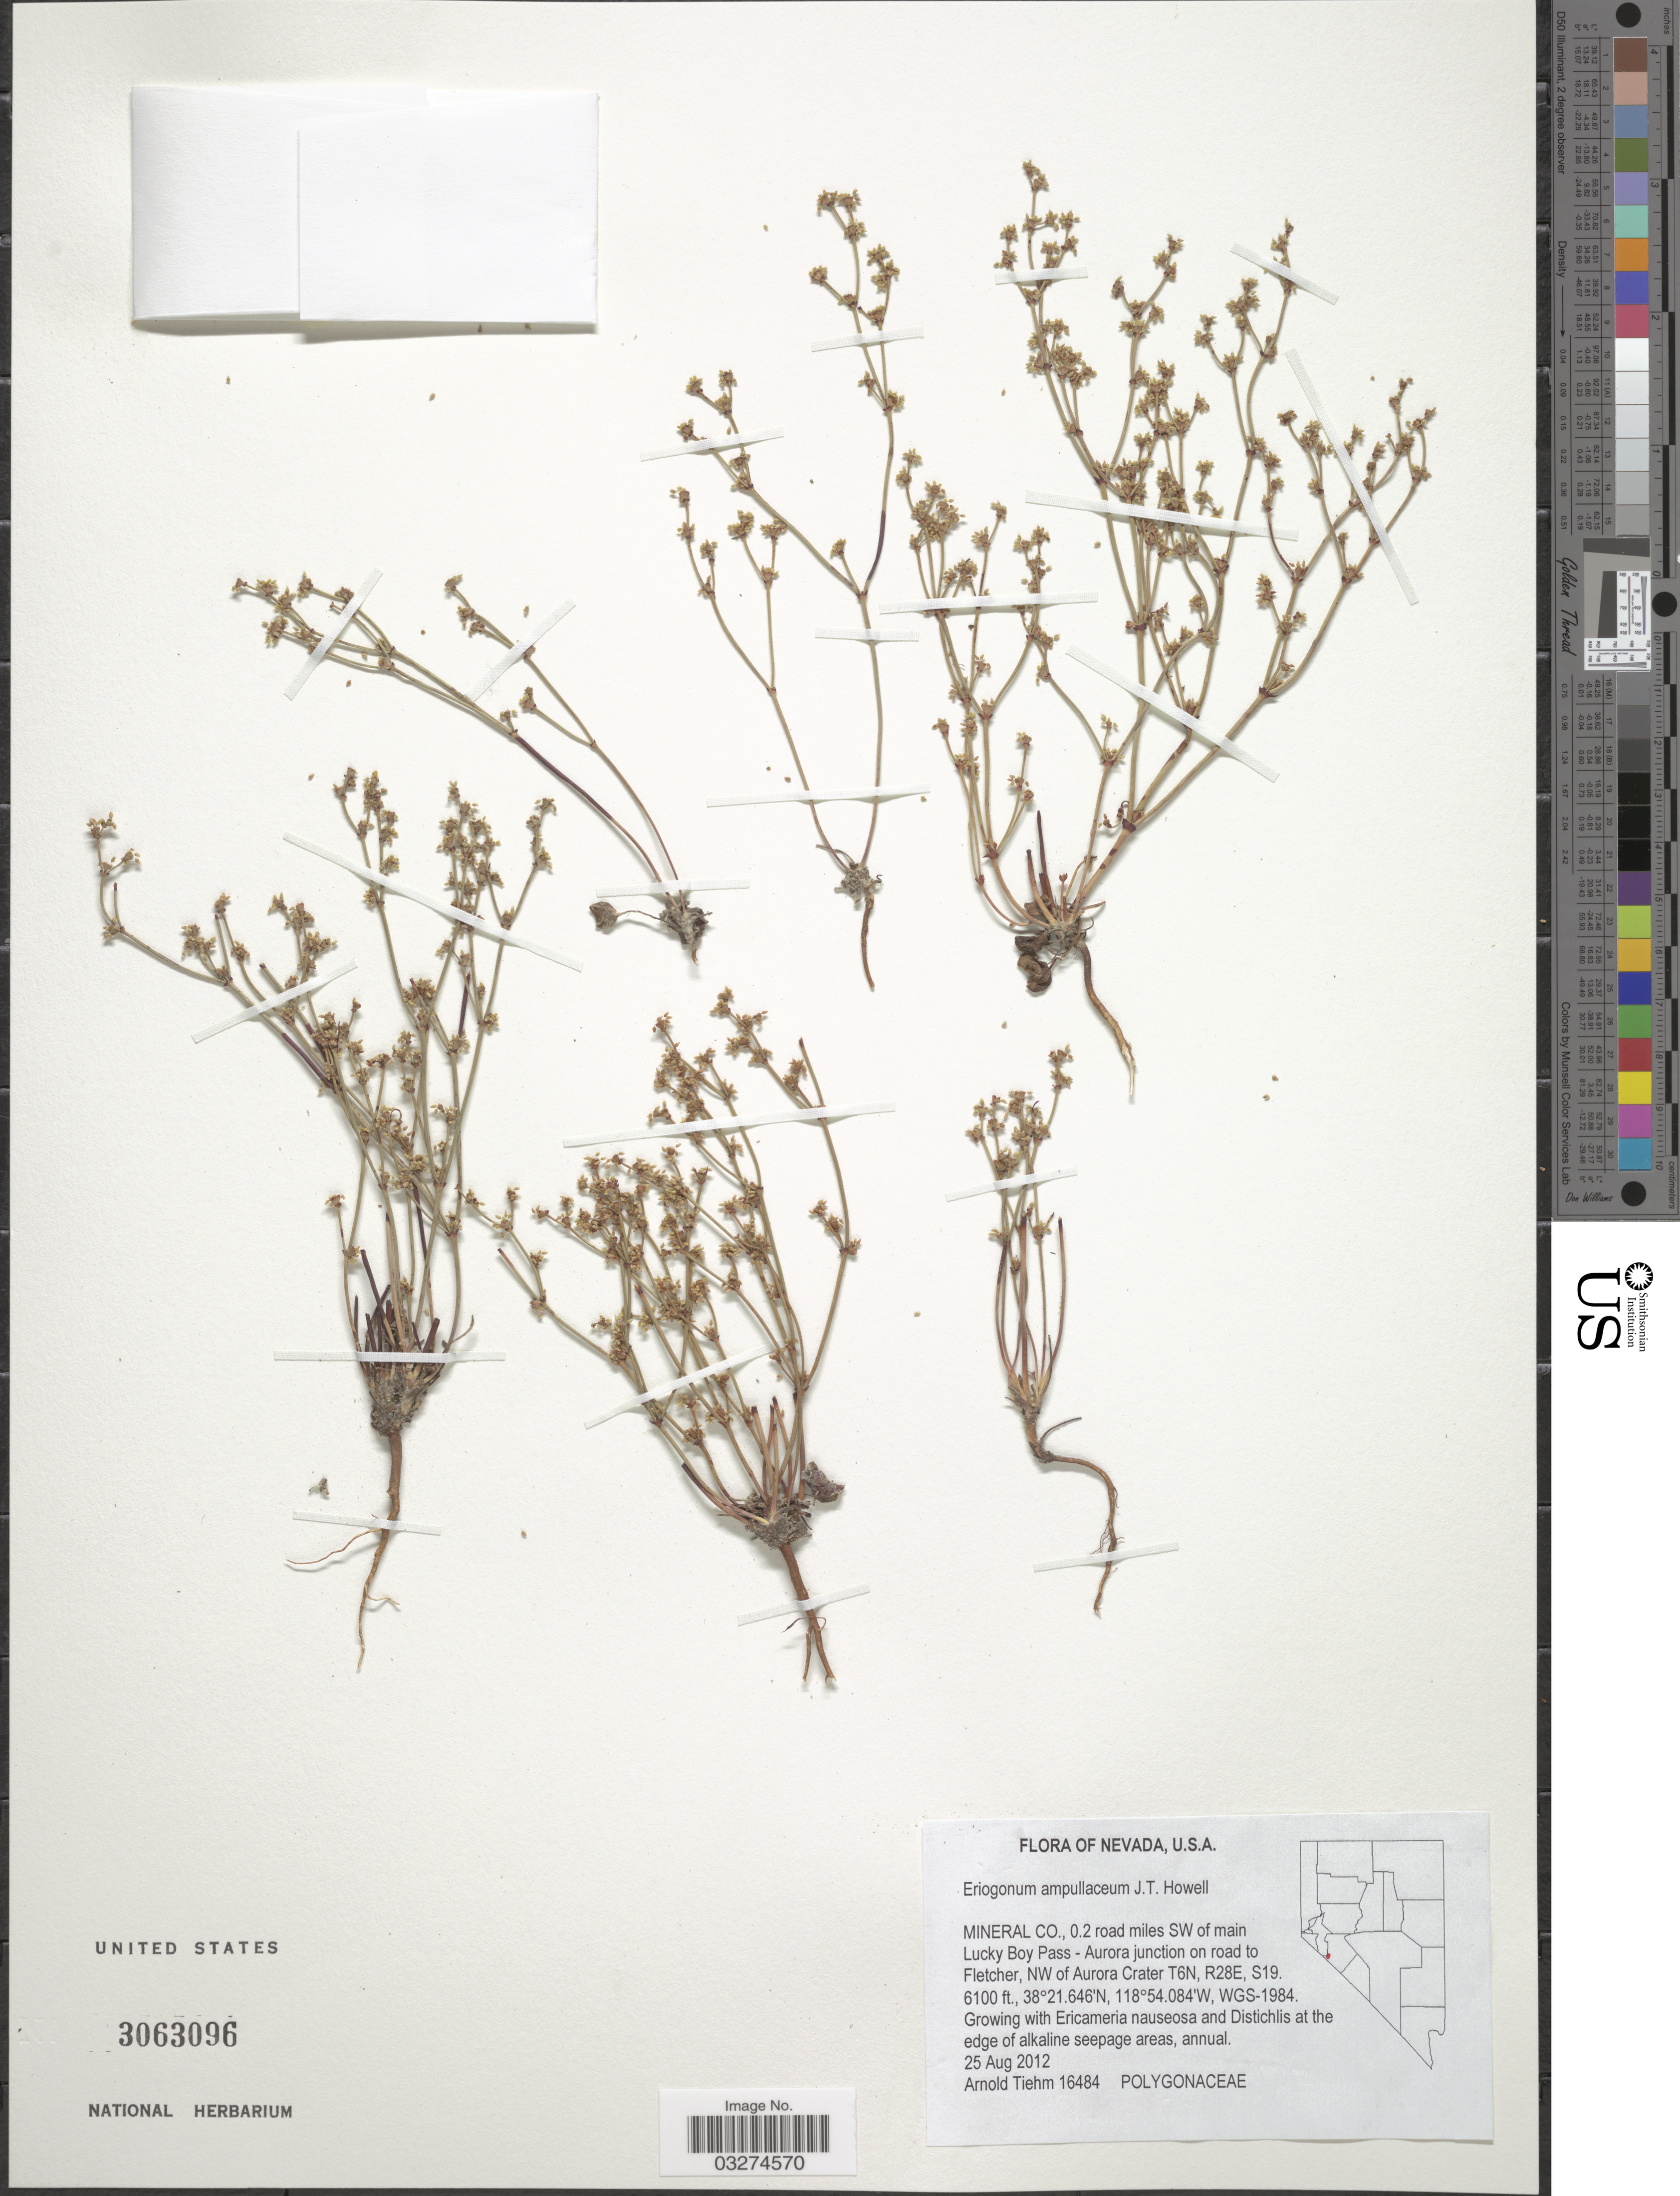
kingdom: Plantae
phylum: Tracheophyta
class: Magnoliopsida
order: Caryophyllales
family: Polygonaceae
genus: Eriogonum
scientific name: Eriogonum ampullaceum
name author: J.T. Howell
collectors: A. Tiehm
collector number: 16484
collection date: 2012-08-25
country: United States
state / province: Nevada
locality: Mineral Co., 0.2 road miles SW of main Lucky Boy Pass - Aurora junction on road to Fletcher, NW of Aurora Crater T6N, R28E, S19, WGS-1984.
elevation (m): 1859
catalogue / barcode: US 3063096